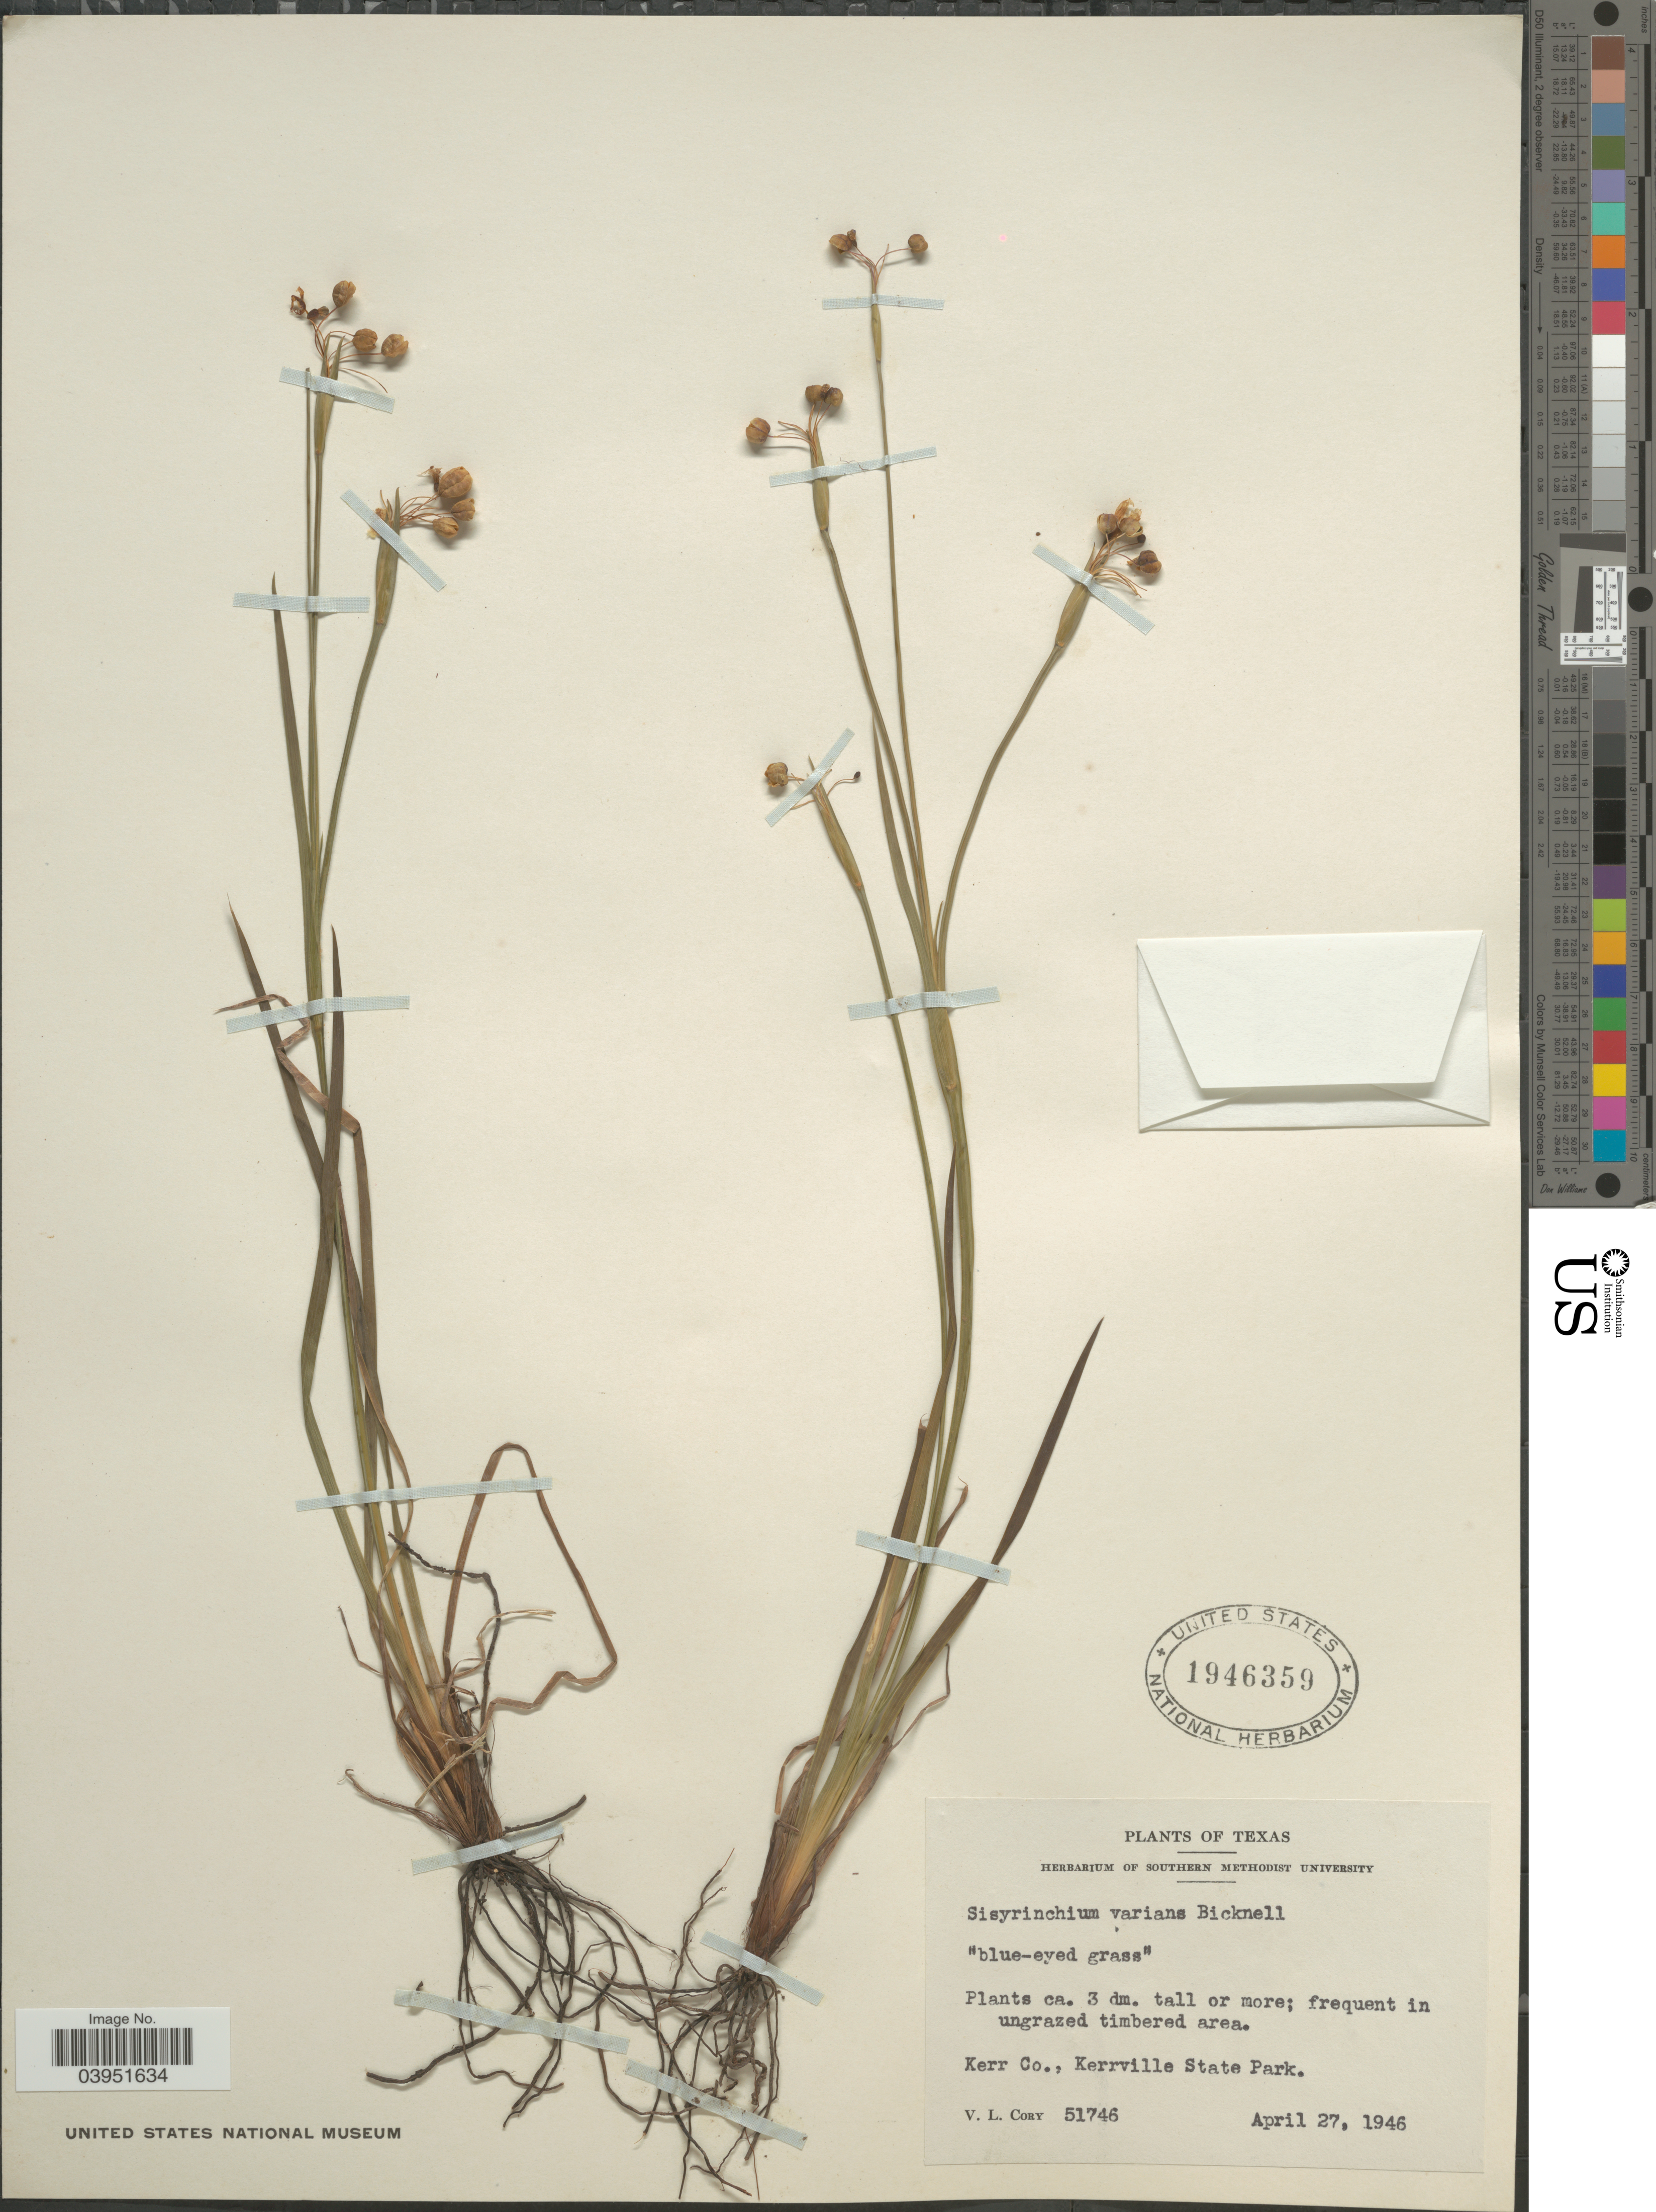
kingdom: Plantae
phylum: Tracheophyta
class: Liliopsida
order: Asparagales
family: Iridaceae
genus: Sisyrinchium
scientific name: Sisyrinchium varians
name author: E.P. Bicknell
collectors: V. Cory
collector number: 51746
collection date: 1946-04-27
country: United States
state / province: Texas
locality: Kerr Co., Kerrville State Park.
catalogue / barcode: US 1946359